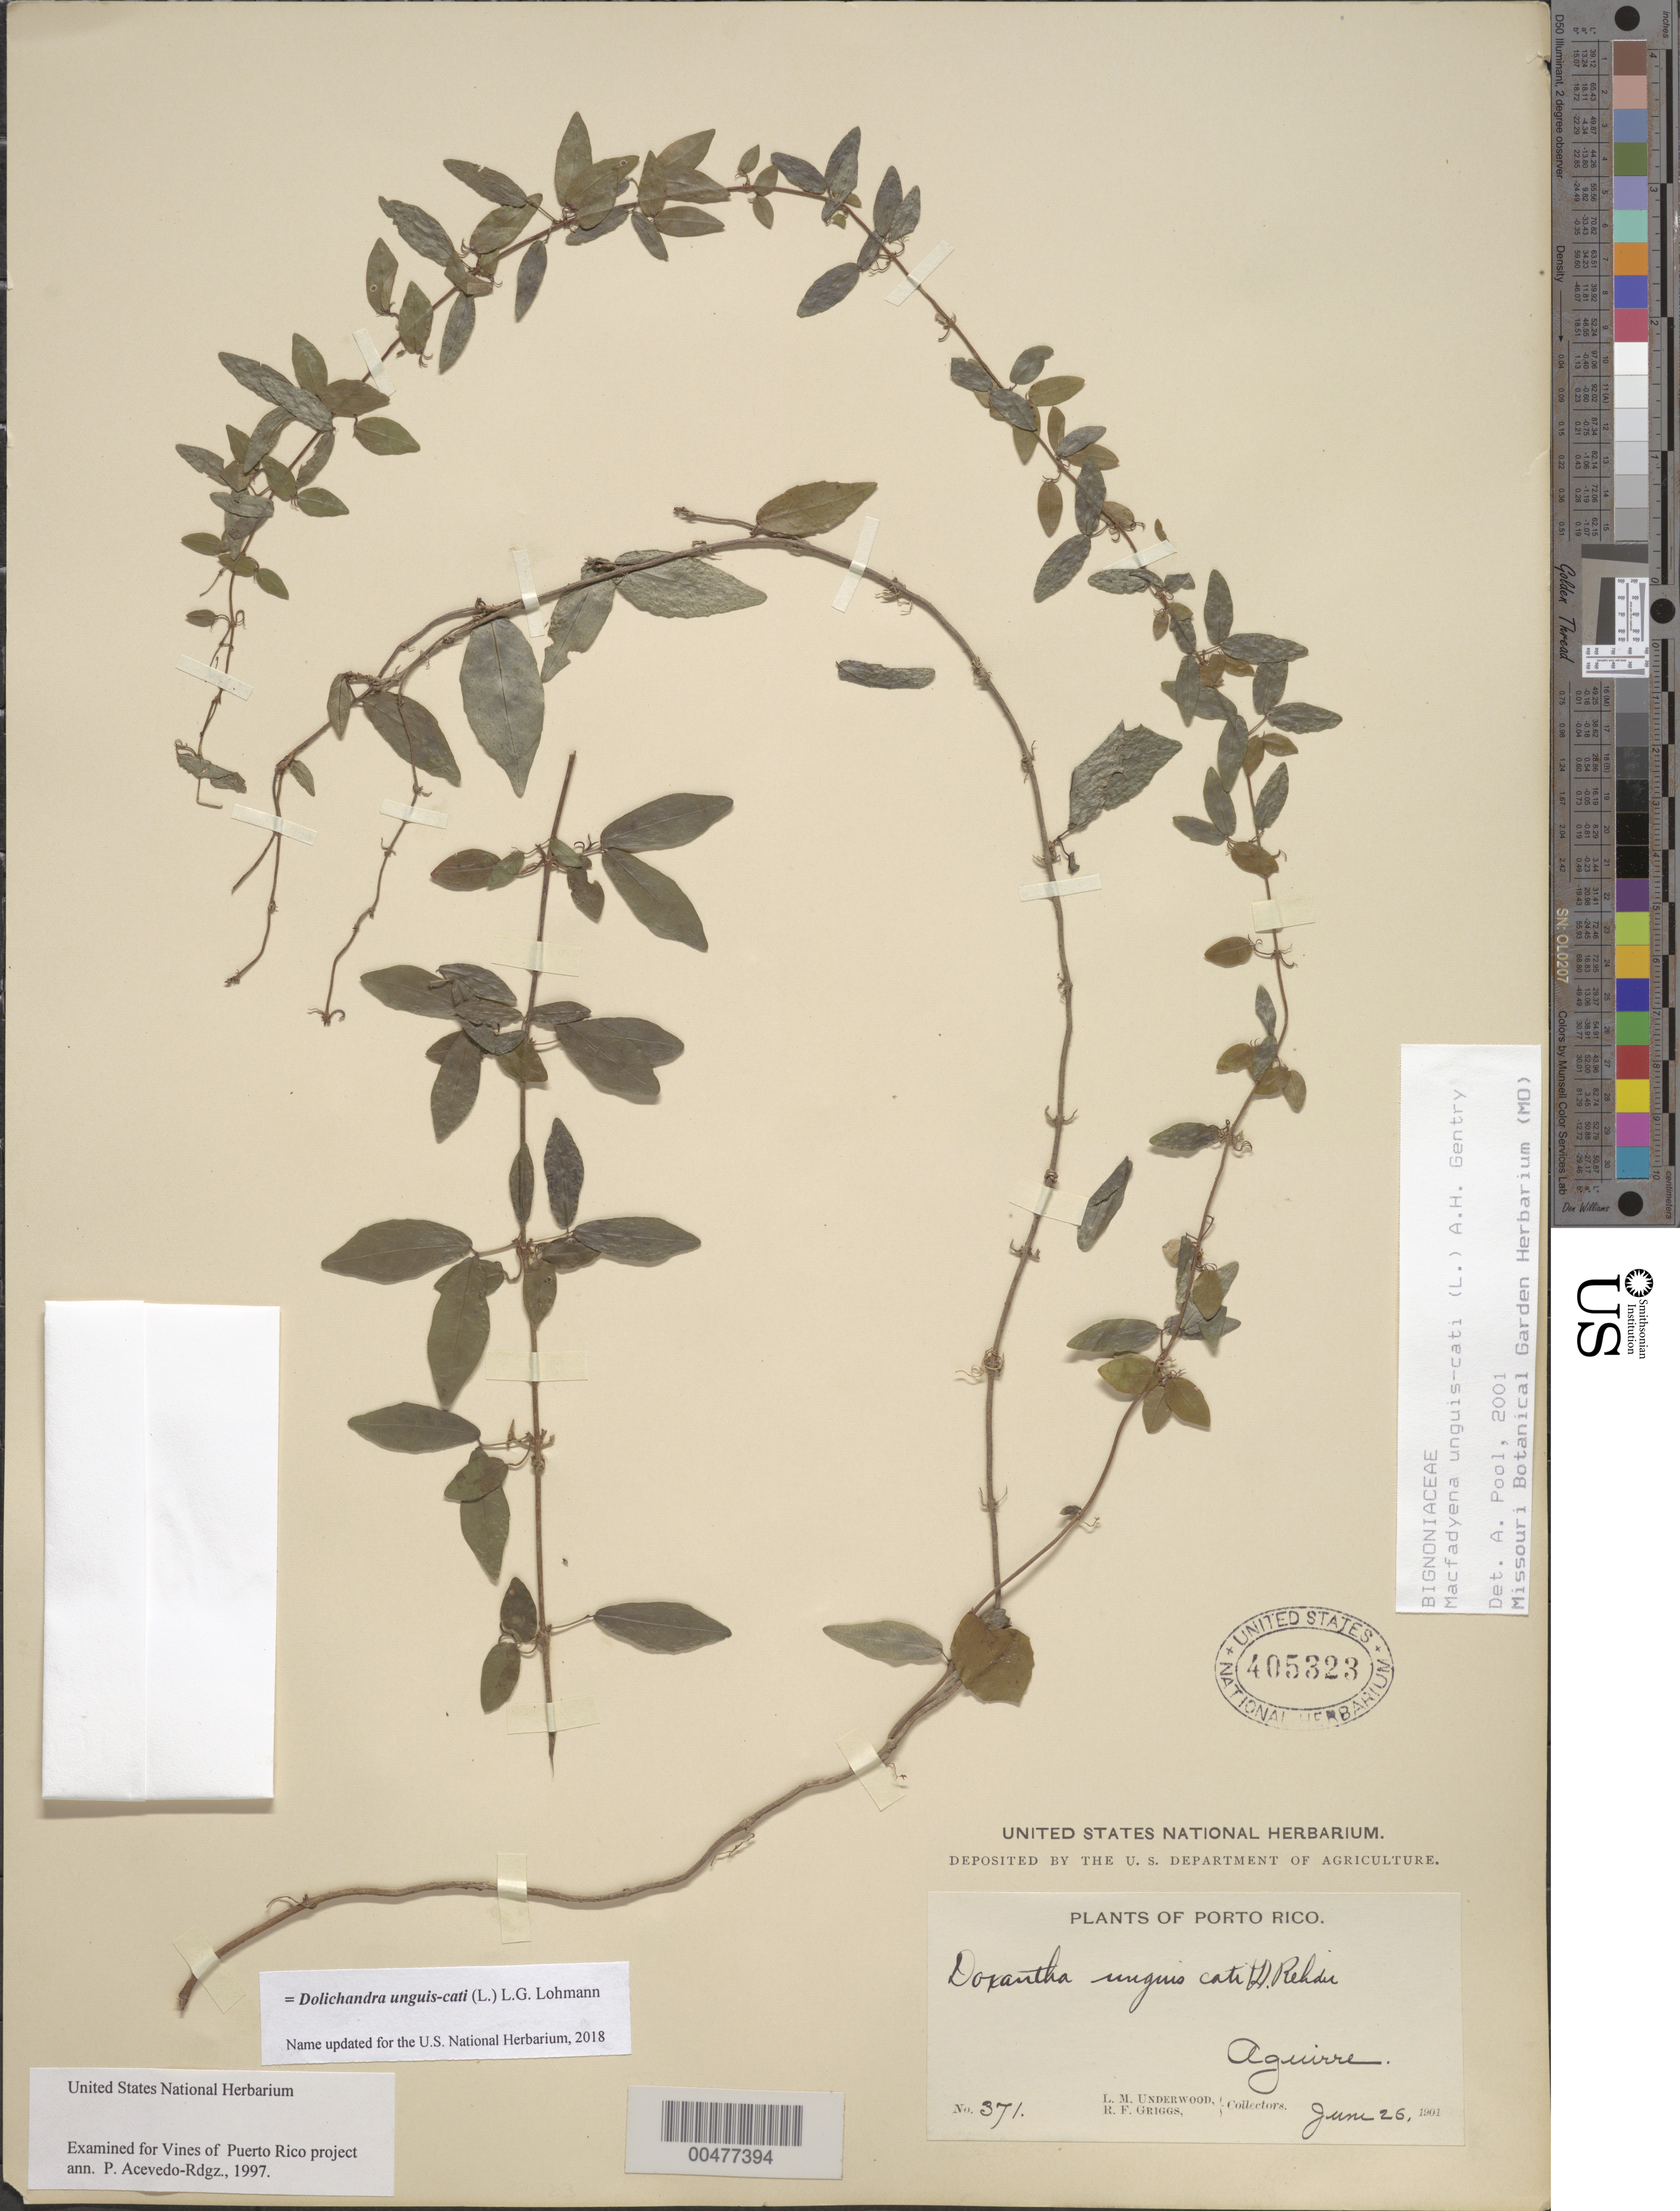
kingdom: Plantae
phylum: Tracheophyta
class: Magnoliopsida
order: Lamiales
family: Bignoniaceae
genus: Dolichandra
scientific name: Dolichandra unguis-cati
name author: (L.) L.G. Lohmann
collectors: L. M. Underwood & R. F. Griggs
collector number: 371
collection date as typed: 26 Jun 1901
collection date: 1901-06-26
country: Puerto Rico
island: Greater Antilles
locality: Aguirre.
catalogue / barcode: US 405323